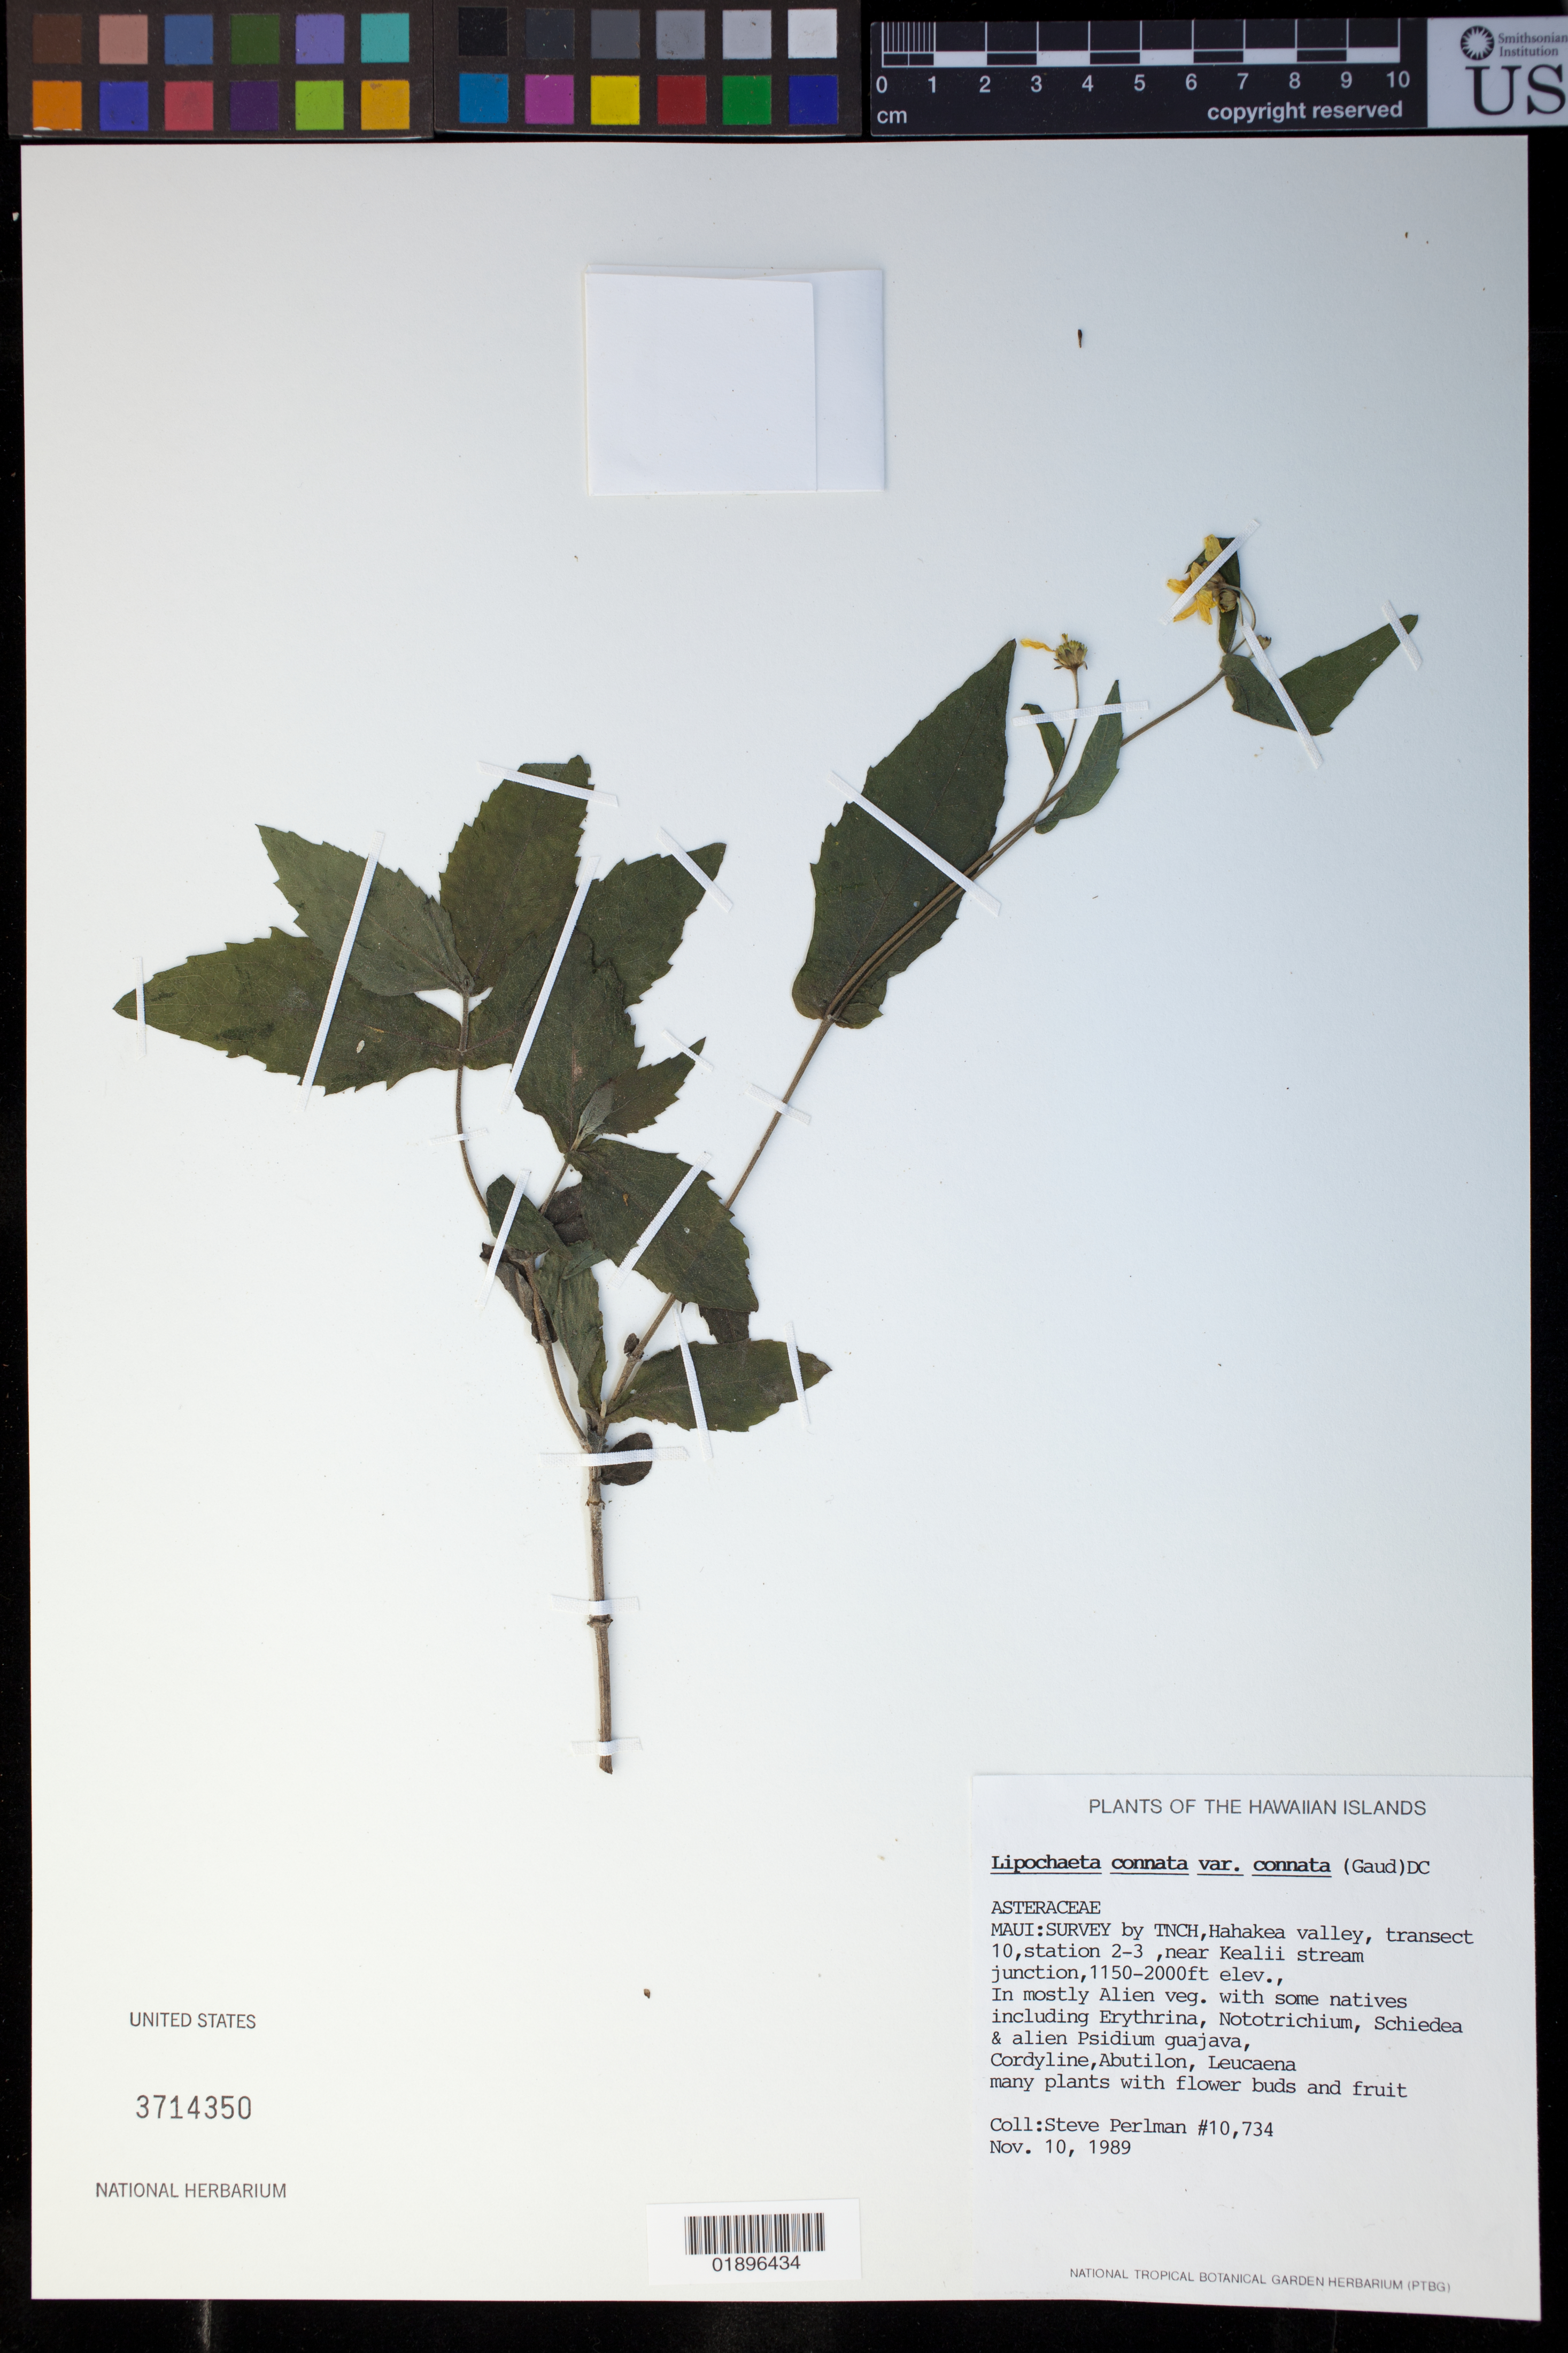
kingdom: Plantae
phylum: Tracheophyta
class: Magnoliopsida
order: Asterales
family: Asteraceae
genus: Lipochaeta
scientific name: Lipochaeta connata subsp. connata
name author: (Gaudich.) DC.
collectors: S. P. Perlman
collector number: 10734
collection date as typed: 10 Nov 1989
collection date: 1989-11-10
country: United States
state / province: Hawaii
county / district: Maui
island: Maui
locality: Hahakea Valley, transect 10, station 2-3, near Kealii Stream junction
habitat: Alien vegetation with some natives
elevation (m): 351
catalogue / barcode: US 3714350